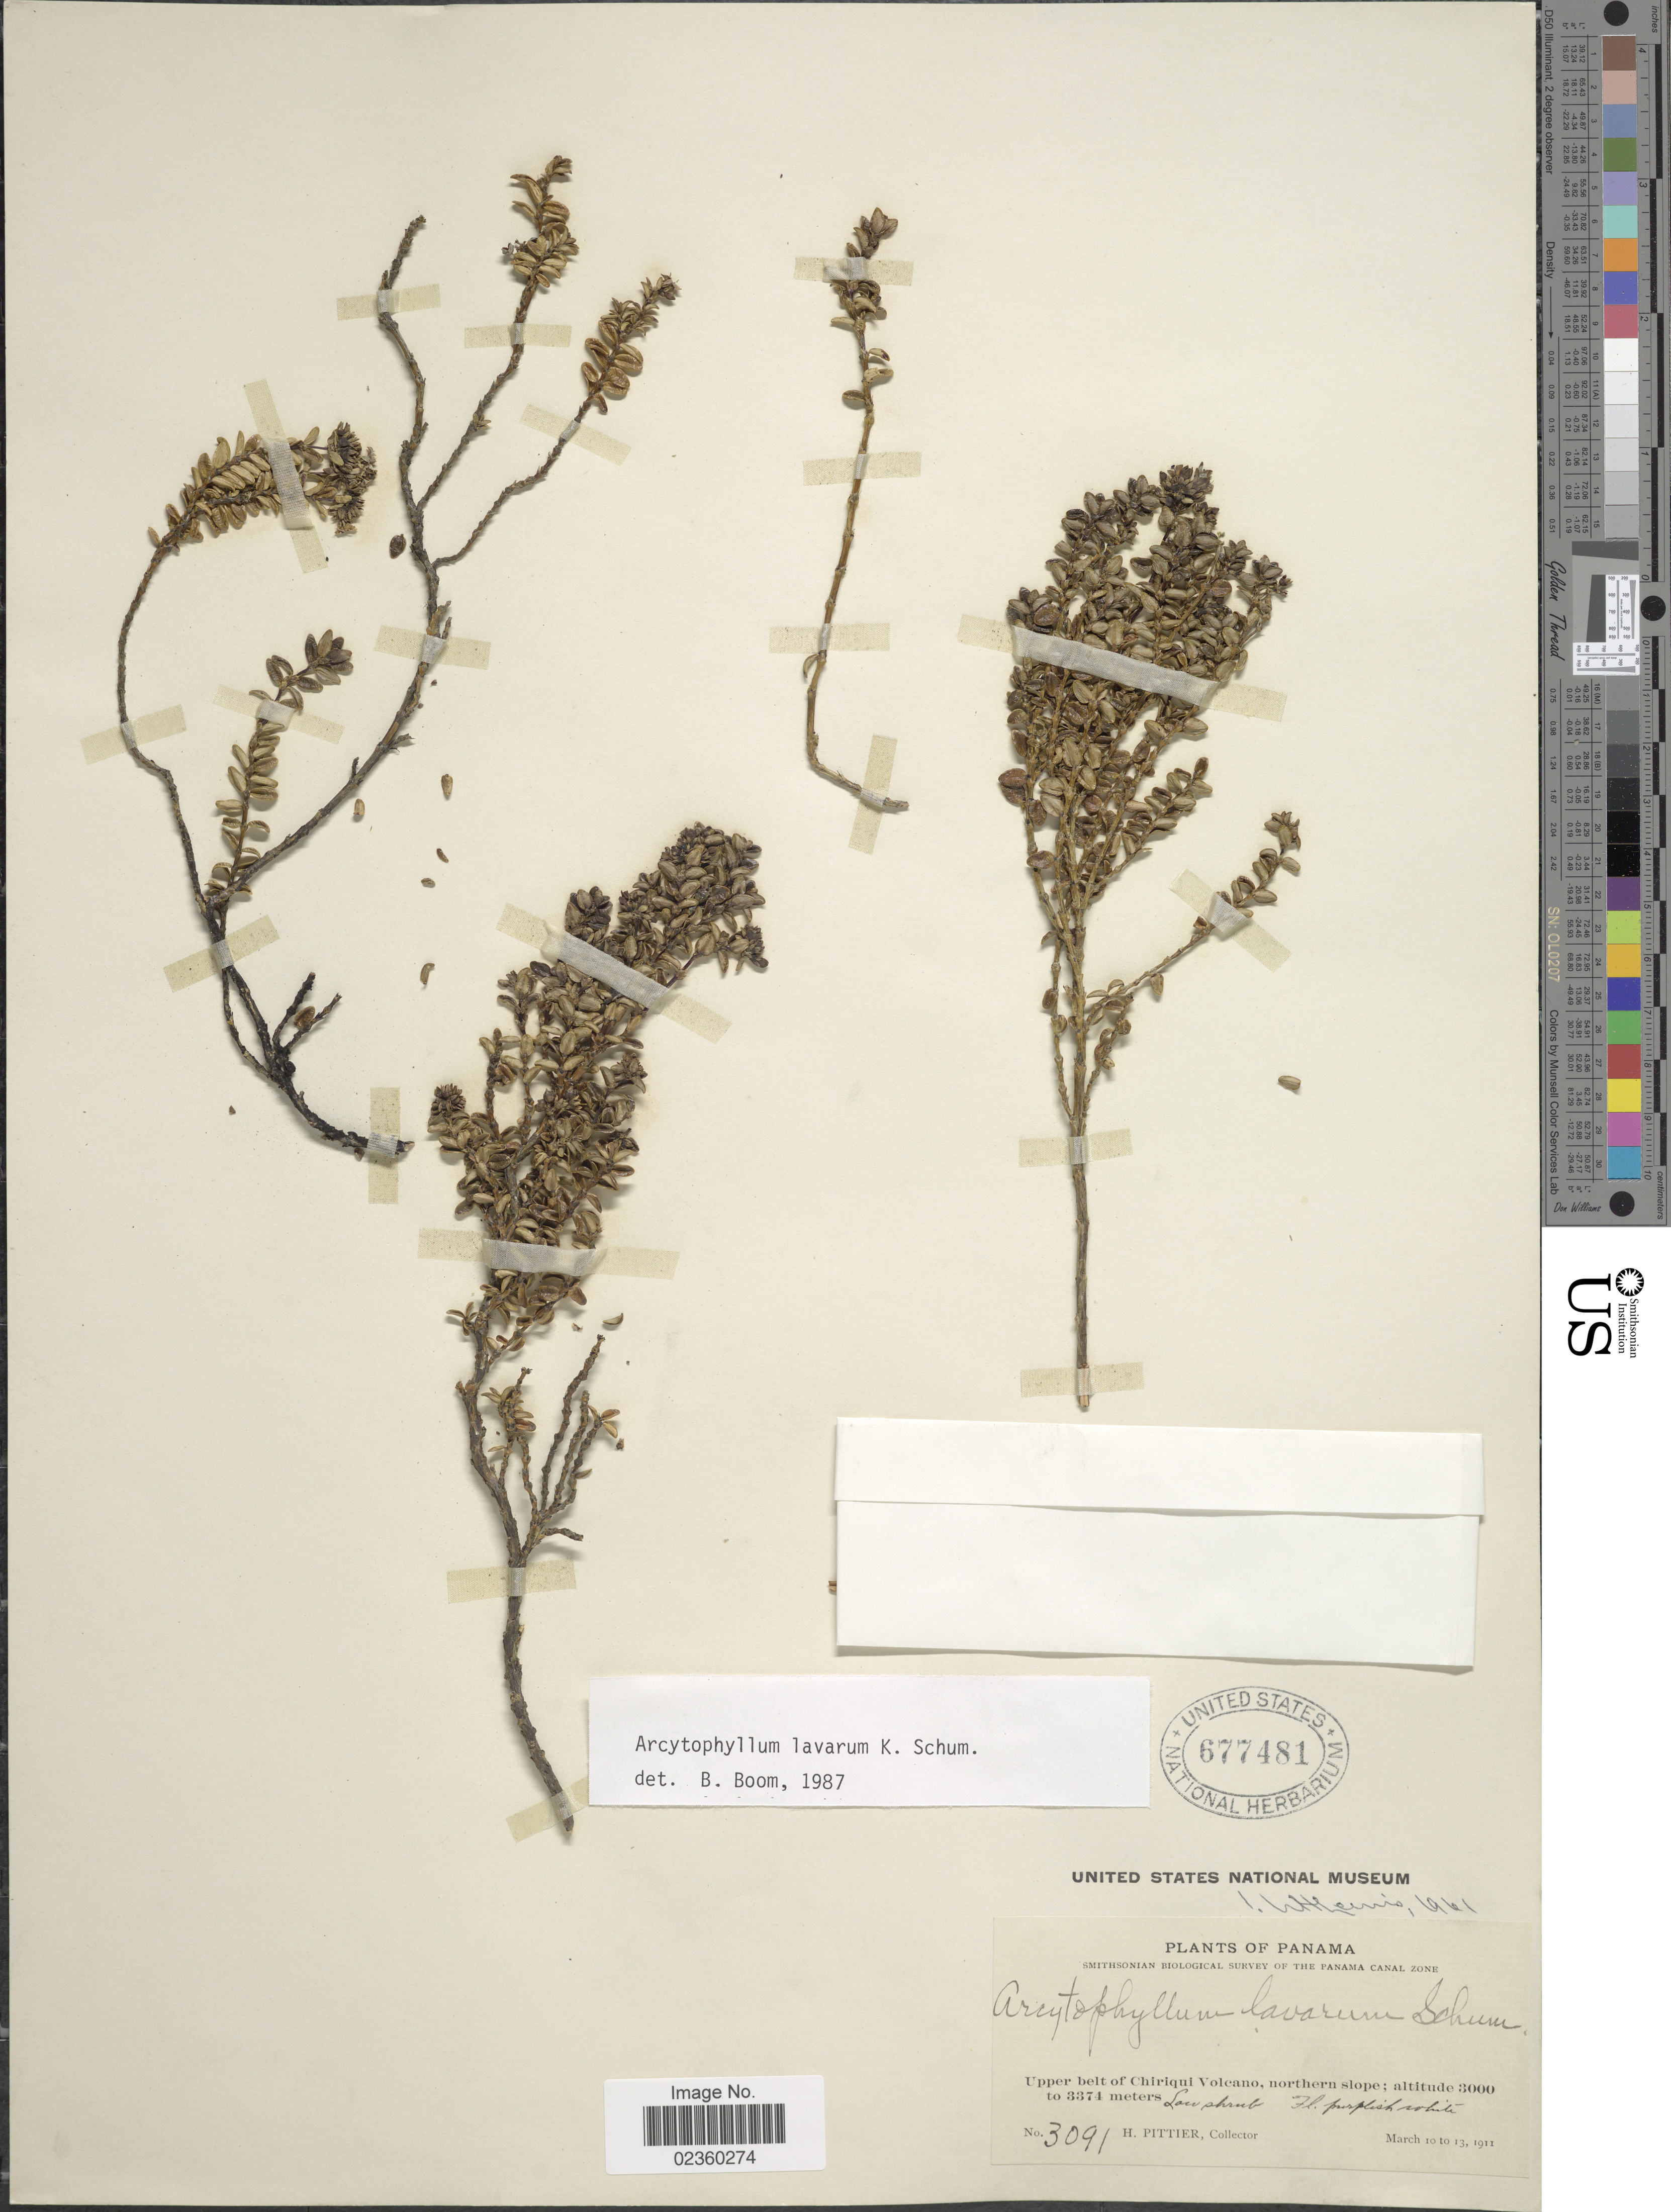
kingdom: Plantae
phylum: Tracheophyta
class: Magnoliopsida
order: Gentianales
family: Rubiaceae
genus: Arcytophyllum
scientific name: Arcytophyllum lavarum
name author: K. Schum. ex Standl.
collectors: H. F. Pittier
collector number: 3091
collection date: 1911-03-10/1911-03-13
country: Panama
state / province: Chiriqui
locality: Upper belt of Chiriqui Volcano, northern slope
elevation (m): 3000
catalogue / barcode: US 677481